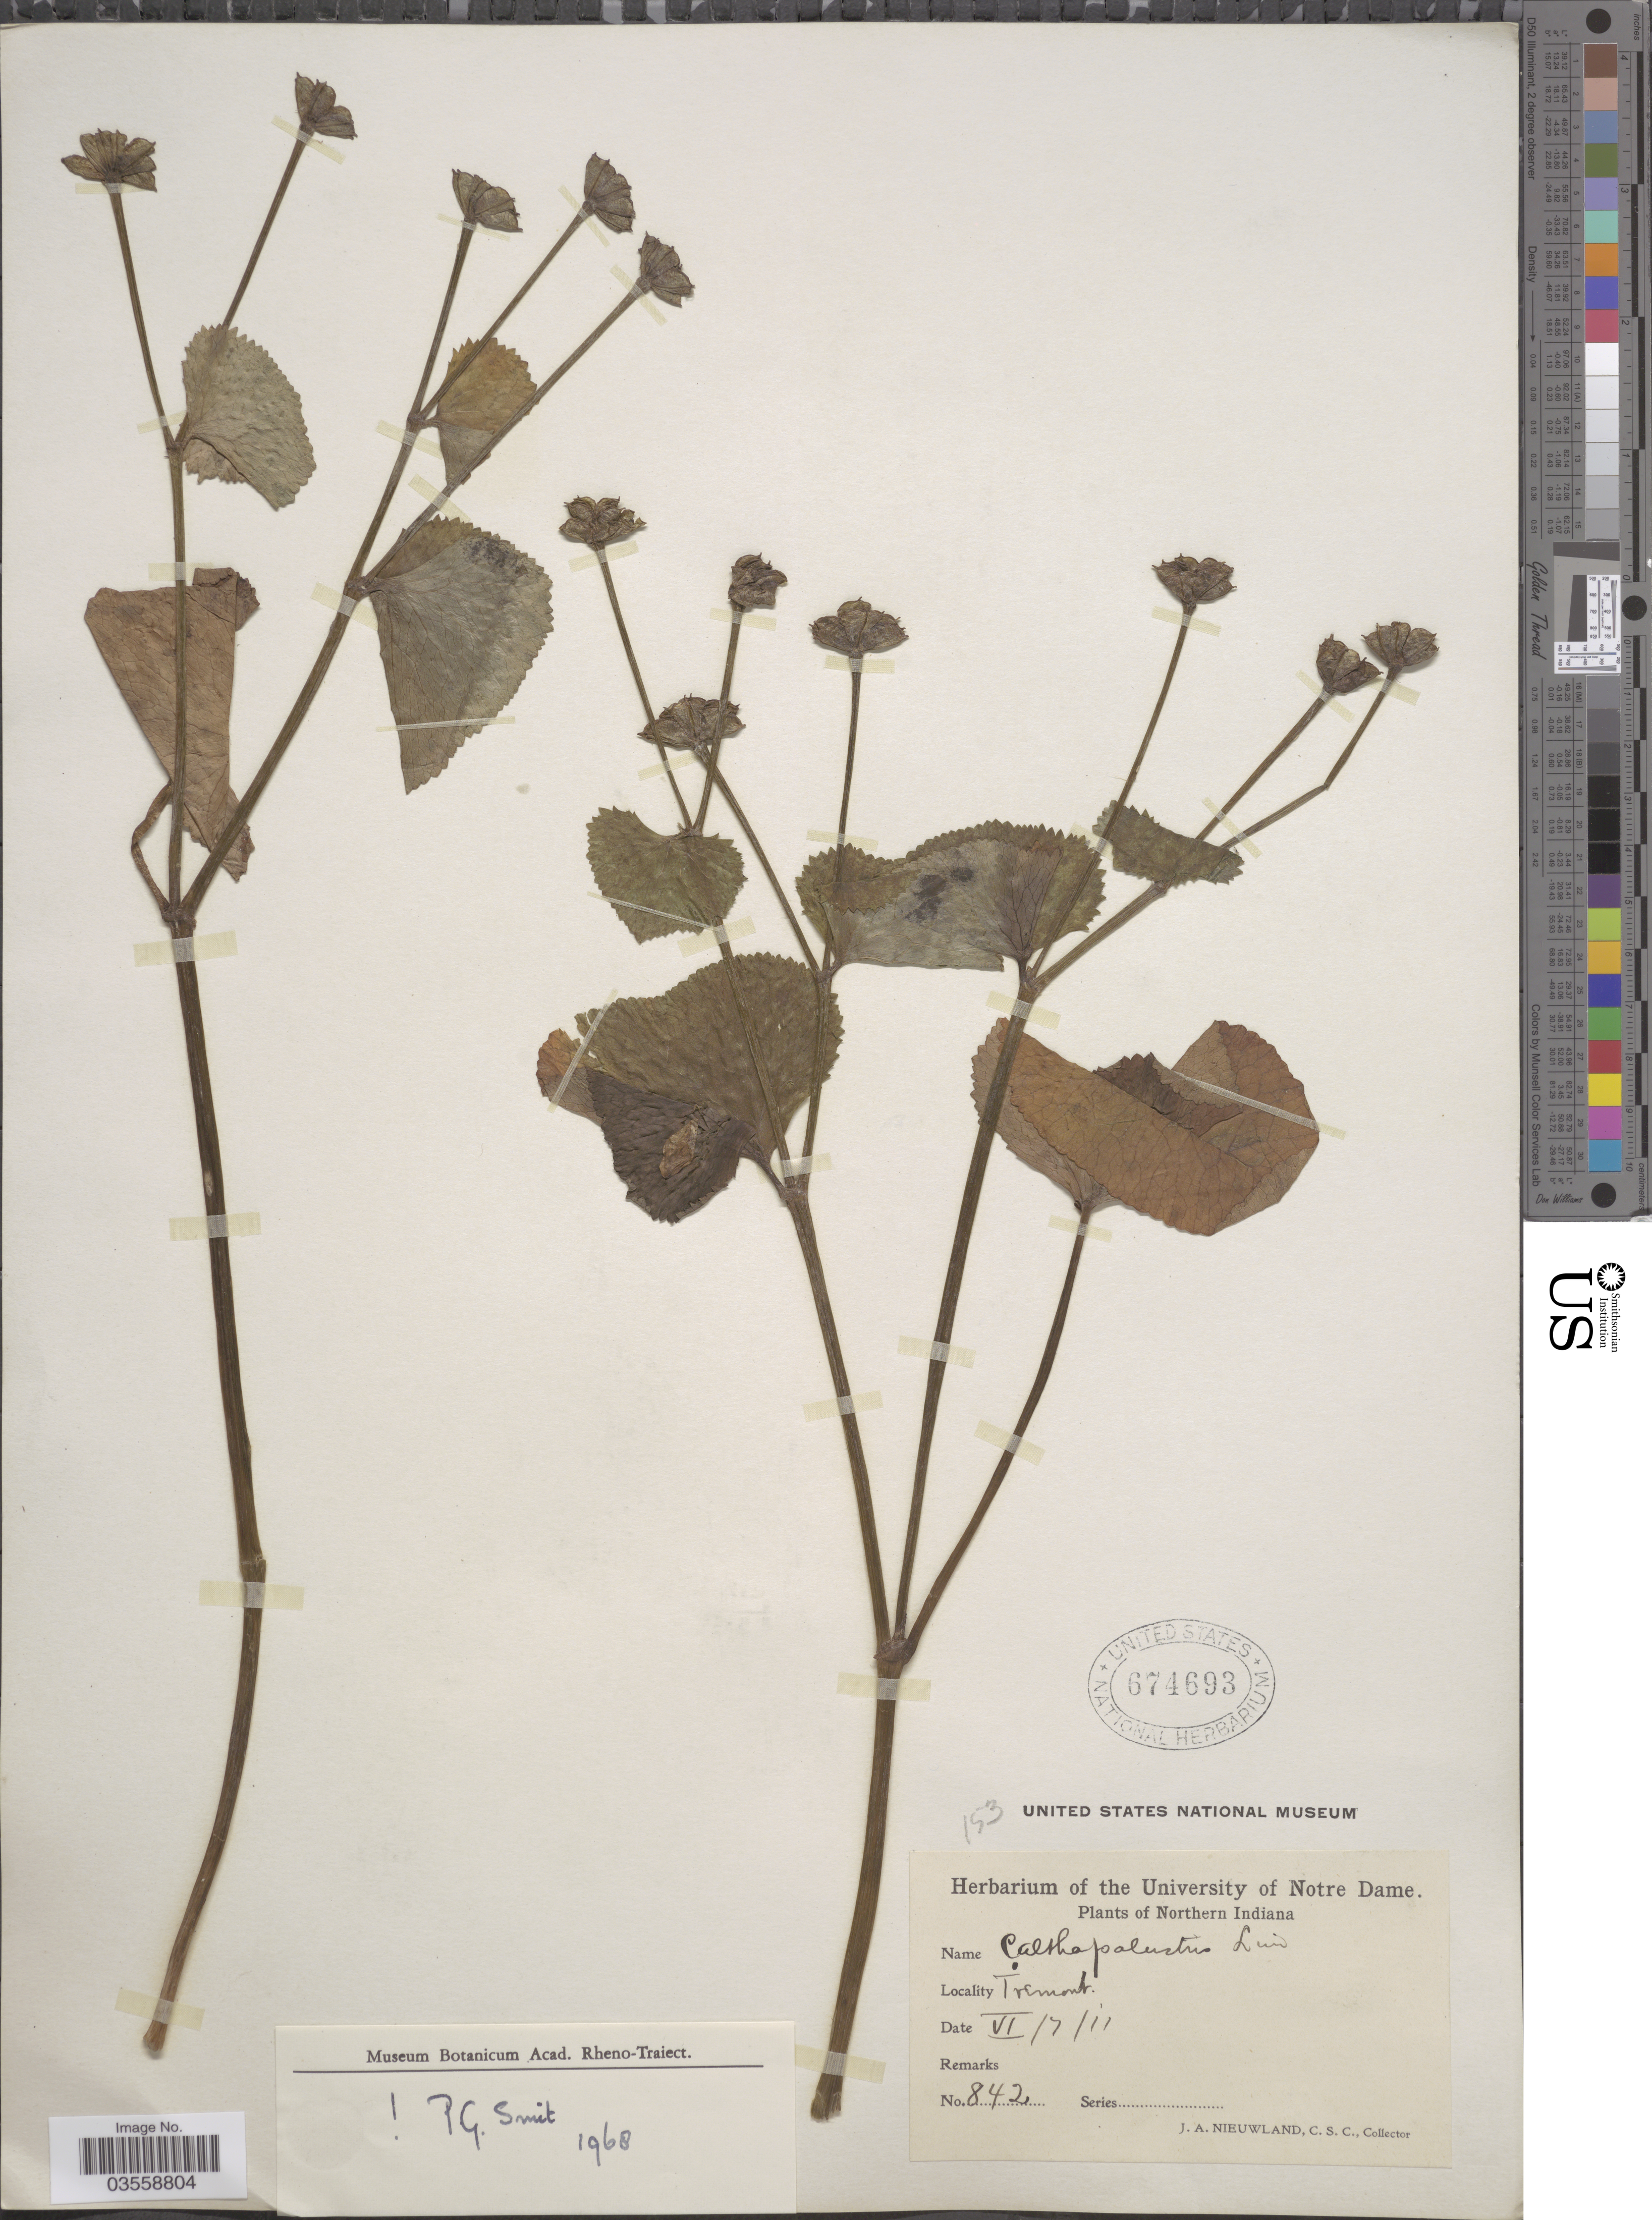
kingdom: Plantae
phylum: Tracheophyta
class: Magnoliopsida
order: Ranunculales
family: Ranunculaceae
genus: Caltha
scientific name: Caltha palustris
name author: L.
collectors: J. A. Nieuwland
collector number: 842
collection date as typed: Transcribed d/m/y: 7/6/11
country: United States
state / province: Indiana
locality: Northern Indiana. Tremont.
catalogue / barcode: US 674693